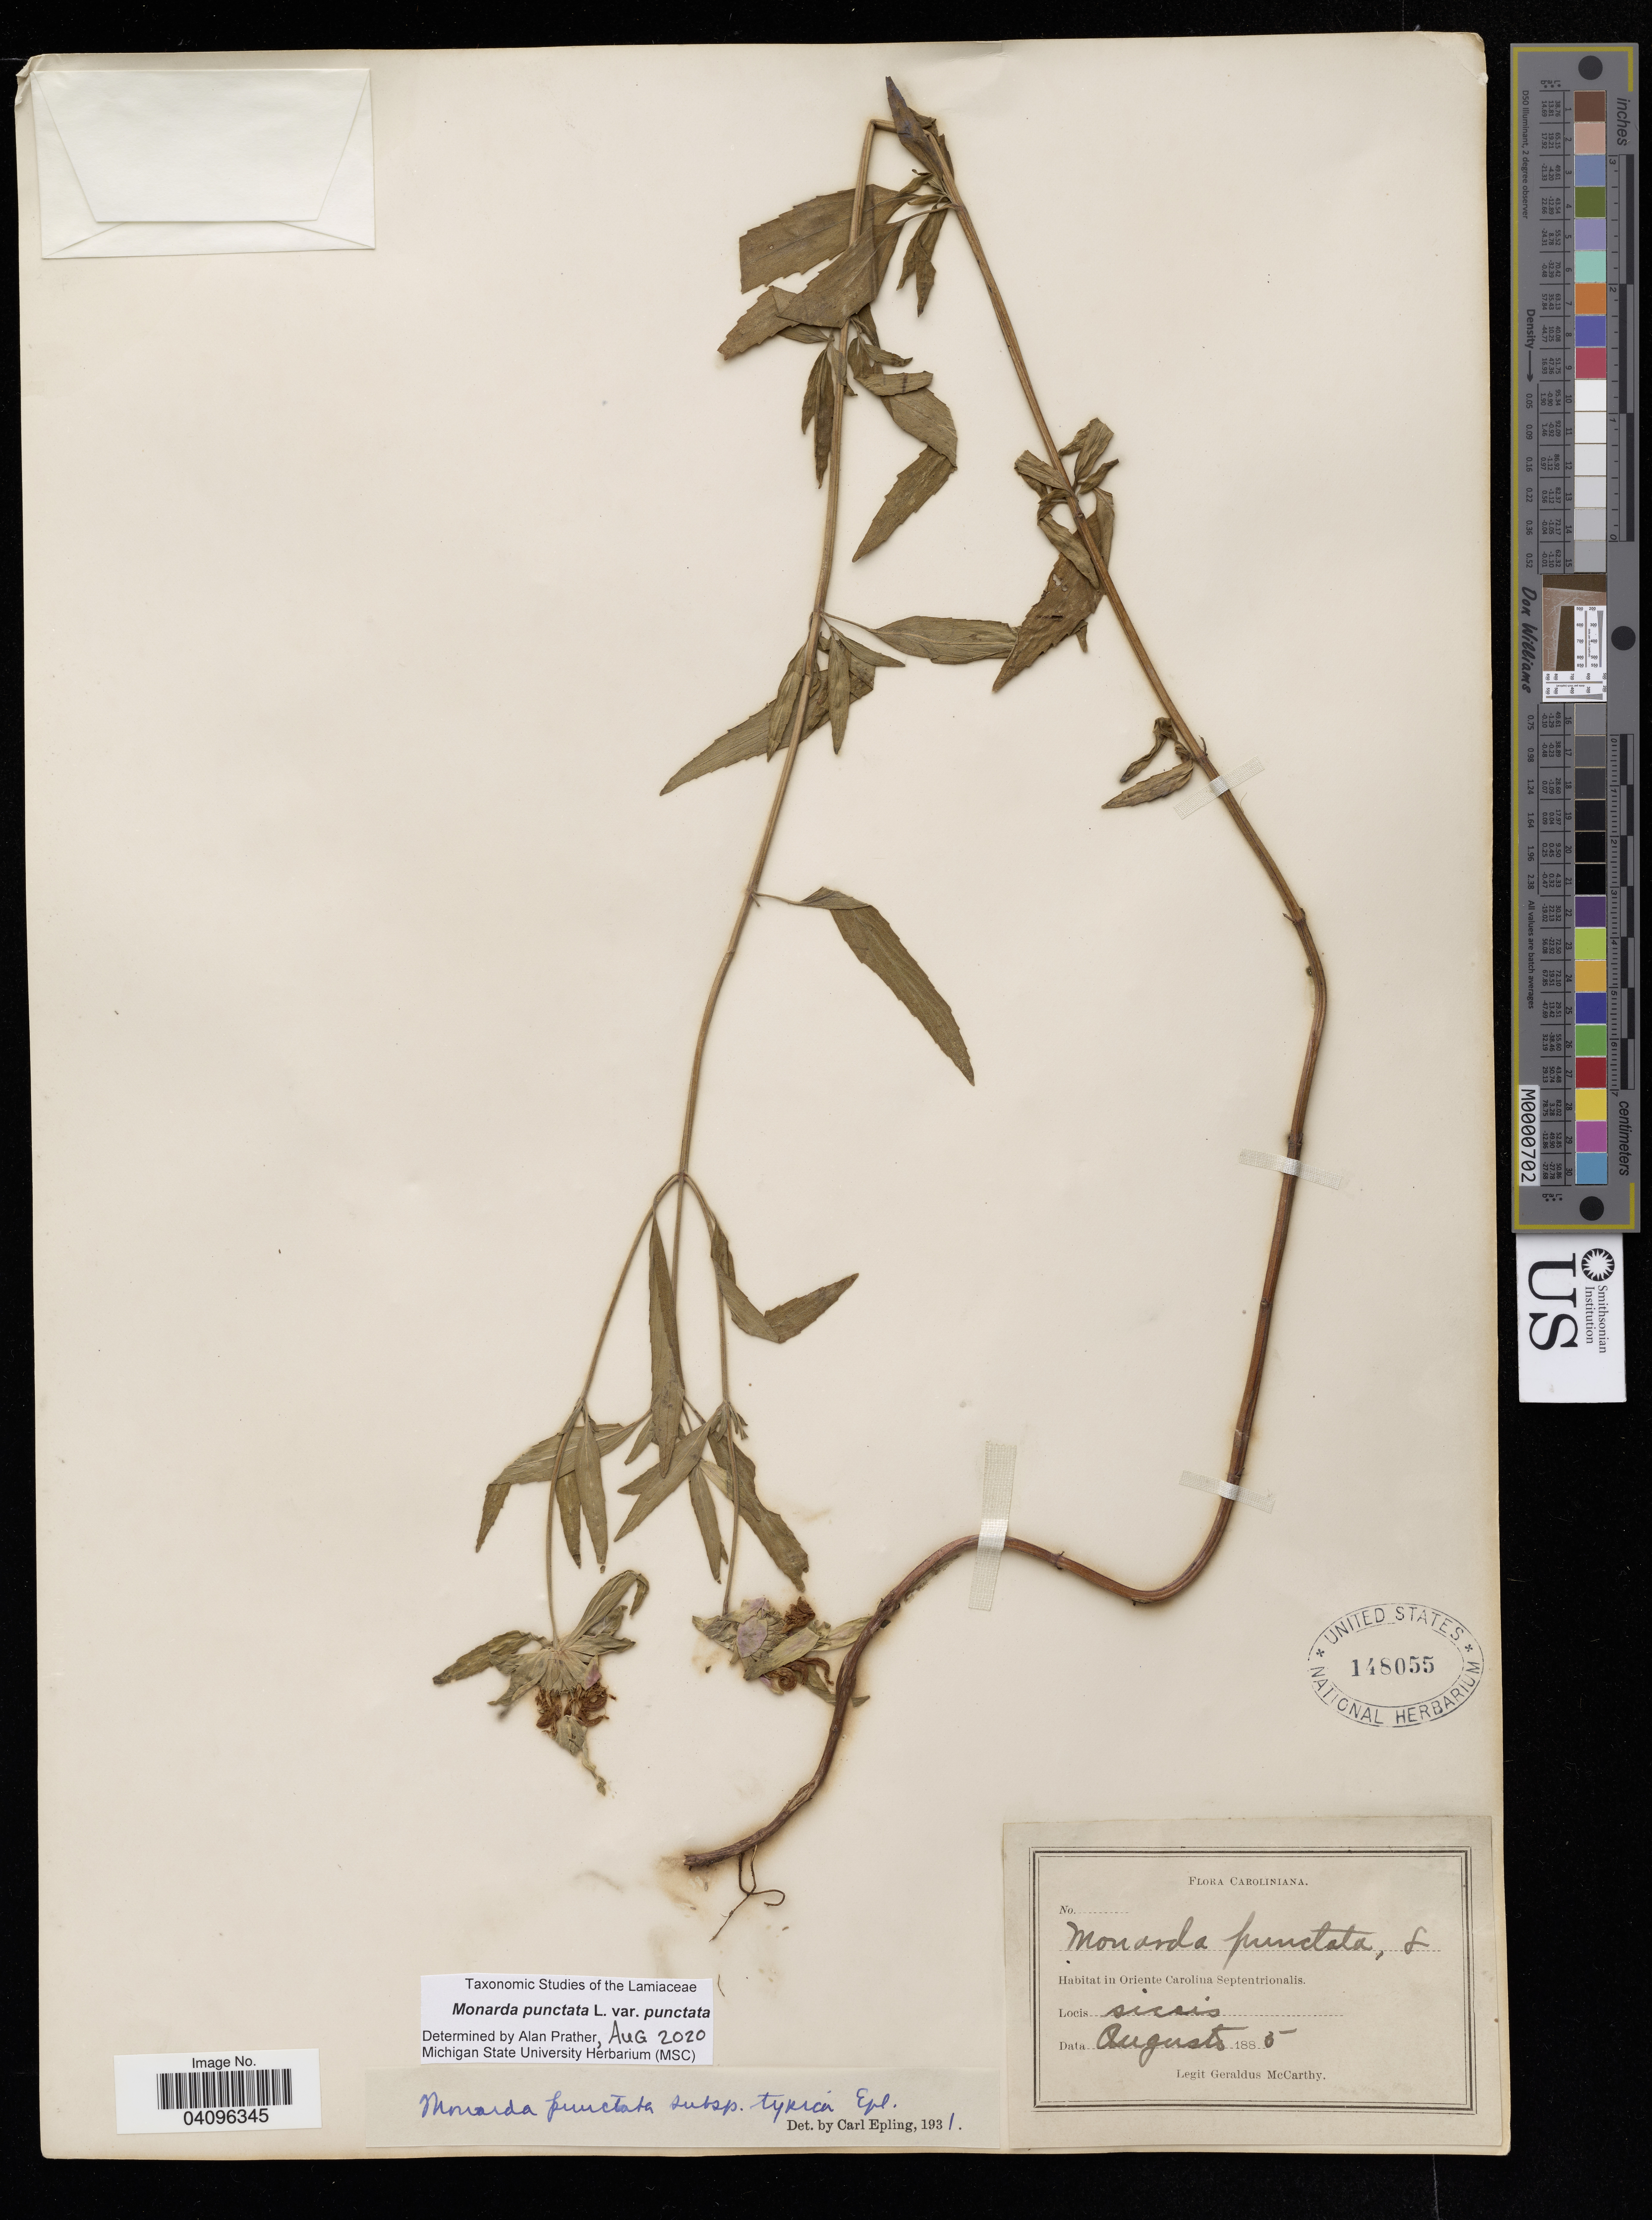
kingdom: Plantae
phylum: Tracheophyta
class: Magnoliopsida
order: Lamiales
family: Lamiaceae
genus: Monarda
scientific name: Monarda punctata var. punctata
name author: L.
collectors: G. McCarthy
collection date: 1885-08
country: United States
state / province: North Carolina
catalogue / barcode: US 148055